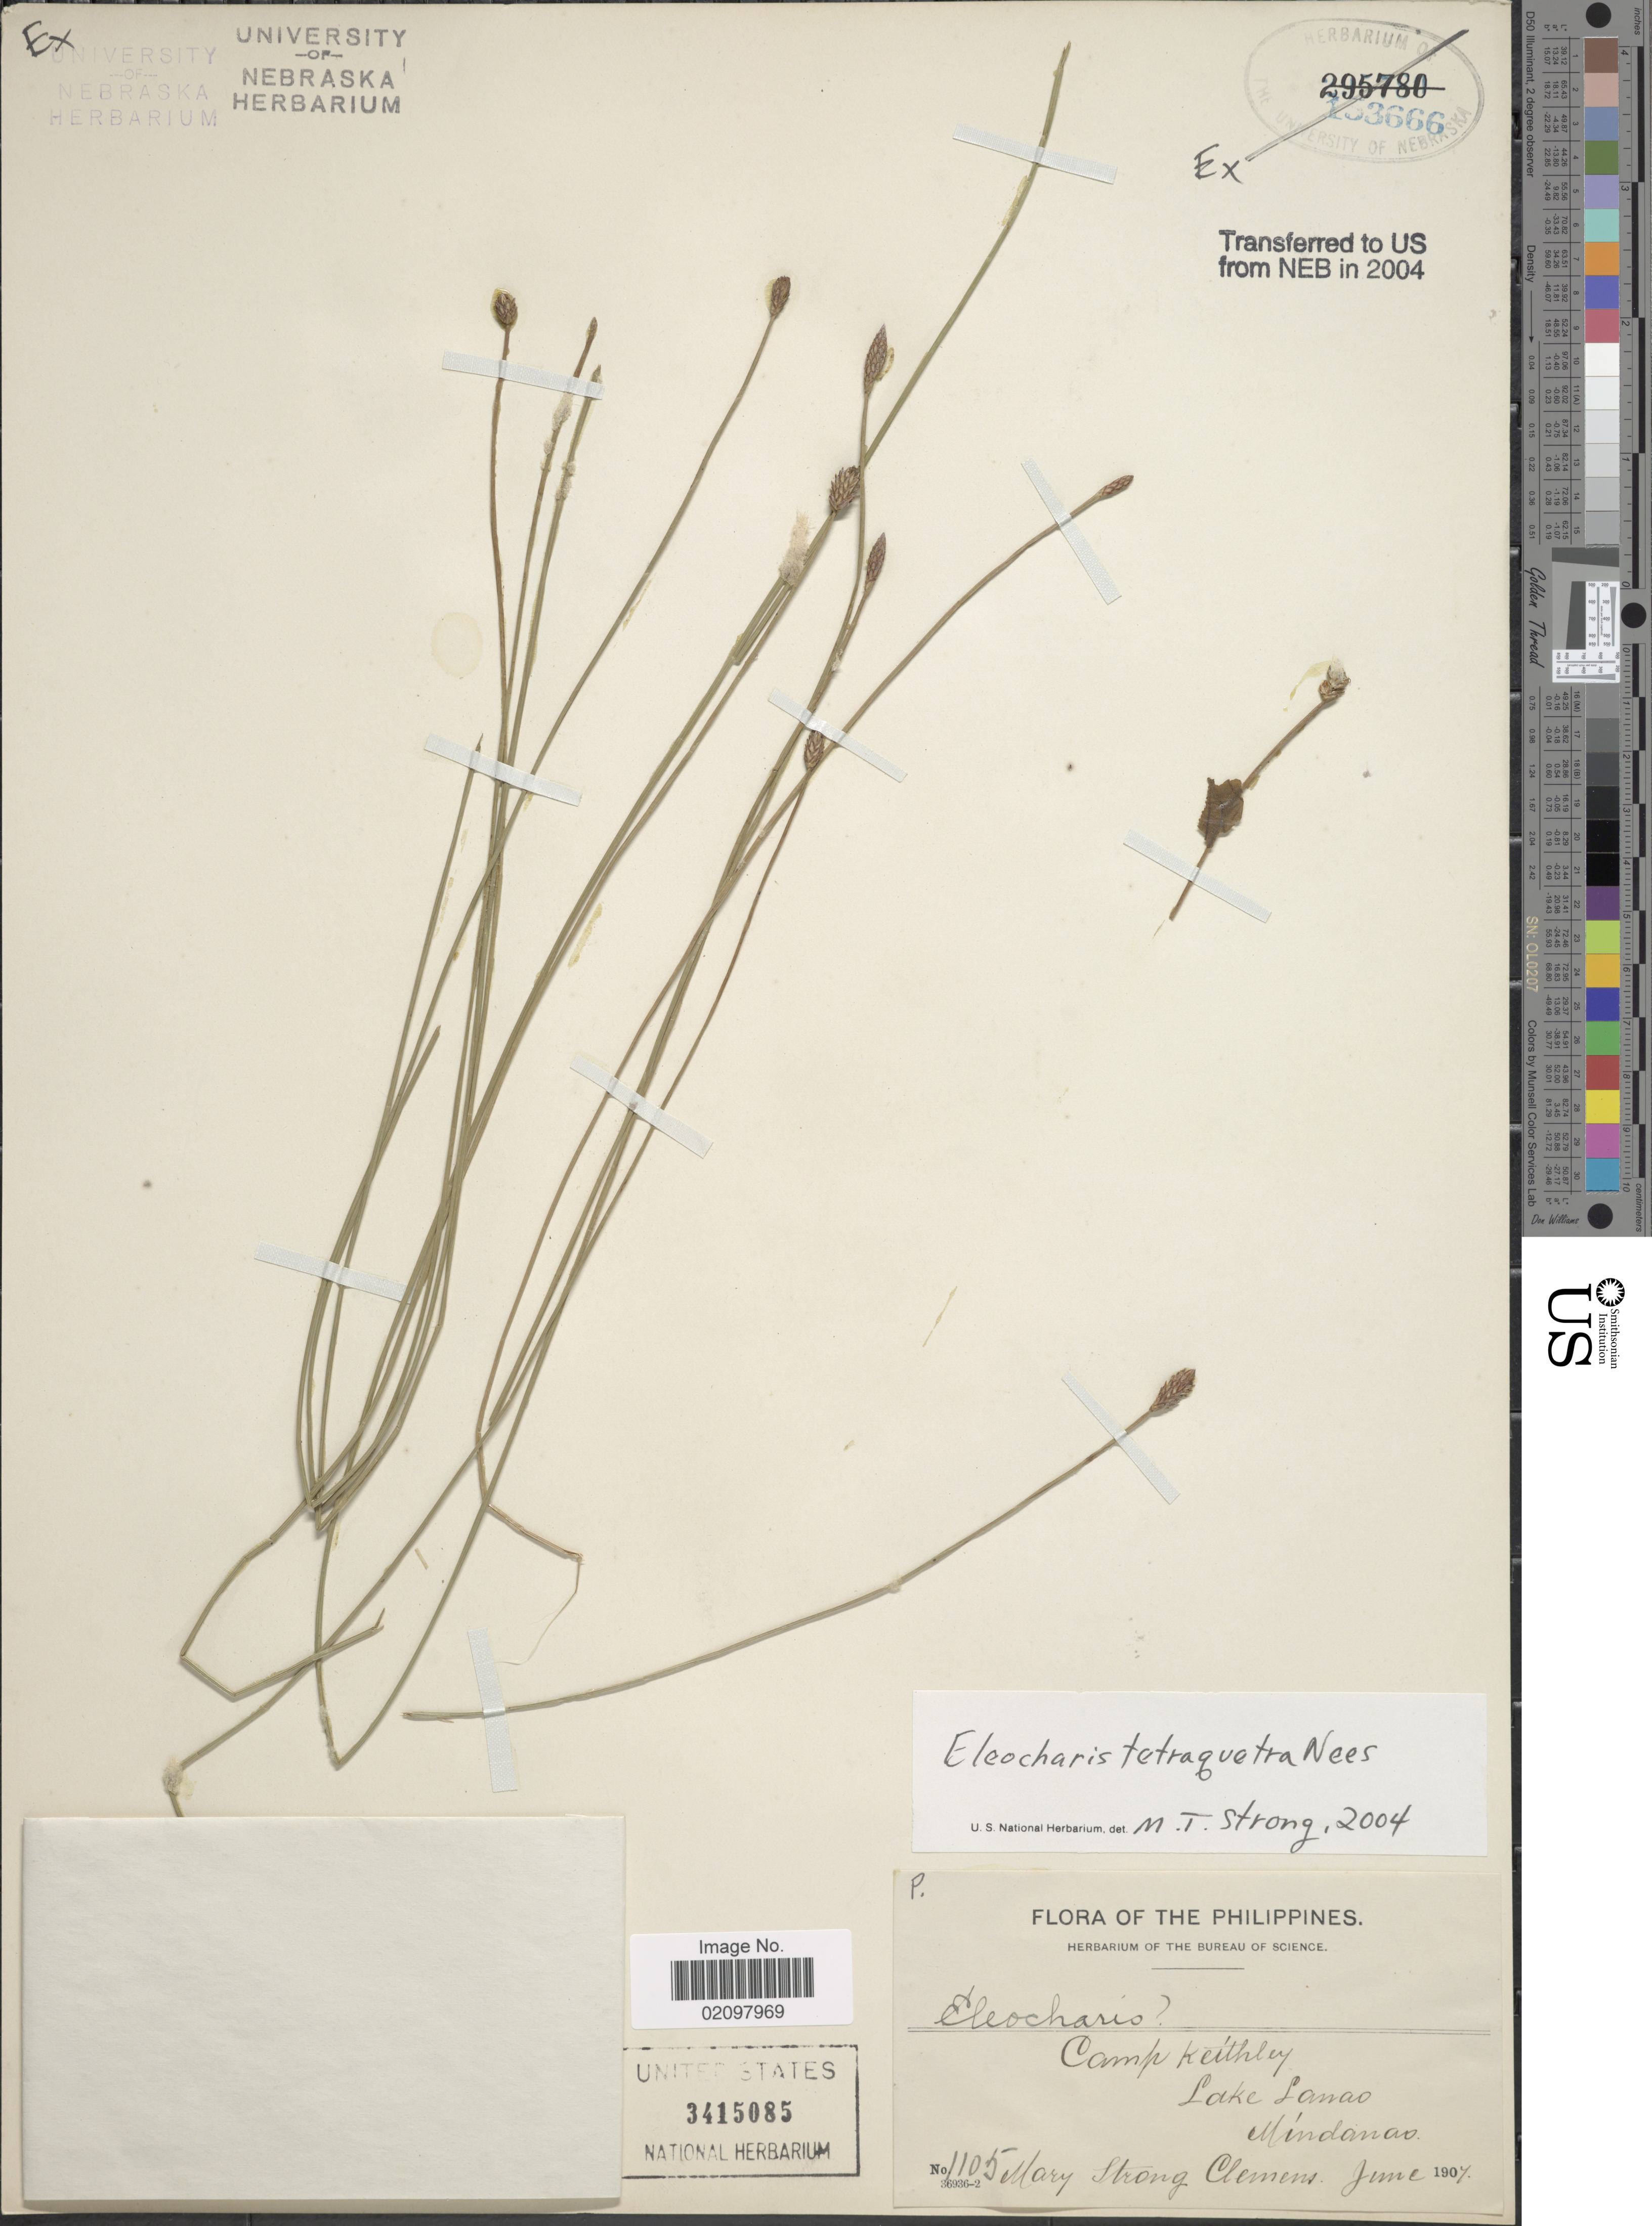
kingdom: Plantae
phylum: Tracheophyta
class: Liliopsida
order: Poales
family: Cyperaceae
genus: Eleocharis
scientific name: Eleocharis tetraquetra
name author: Nees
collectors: M. S. Clemens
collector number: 1105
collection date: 1907-06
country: Philippines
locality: Camp Keithley, Lake Lanao, Mindanao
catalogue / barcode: US 3415085